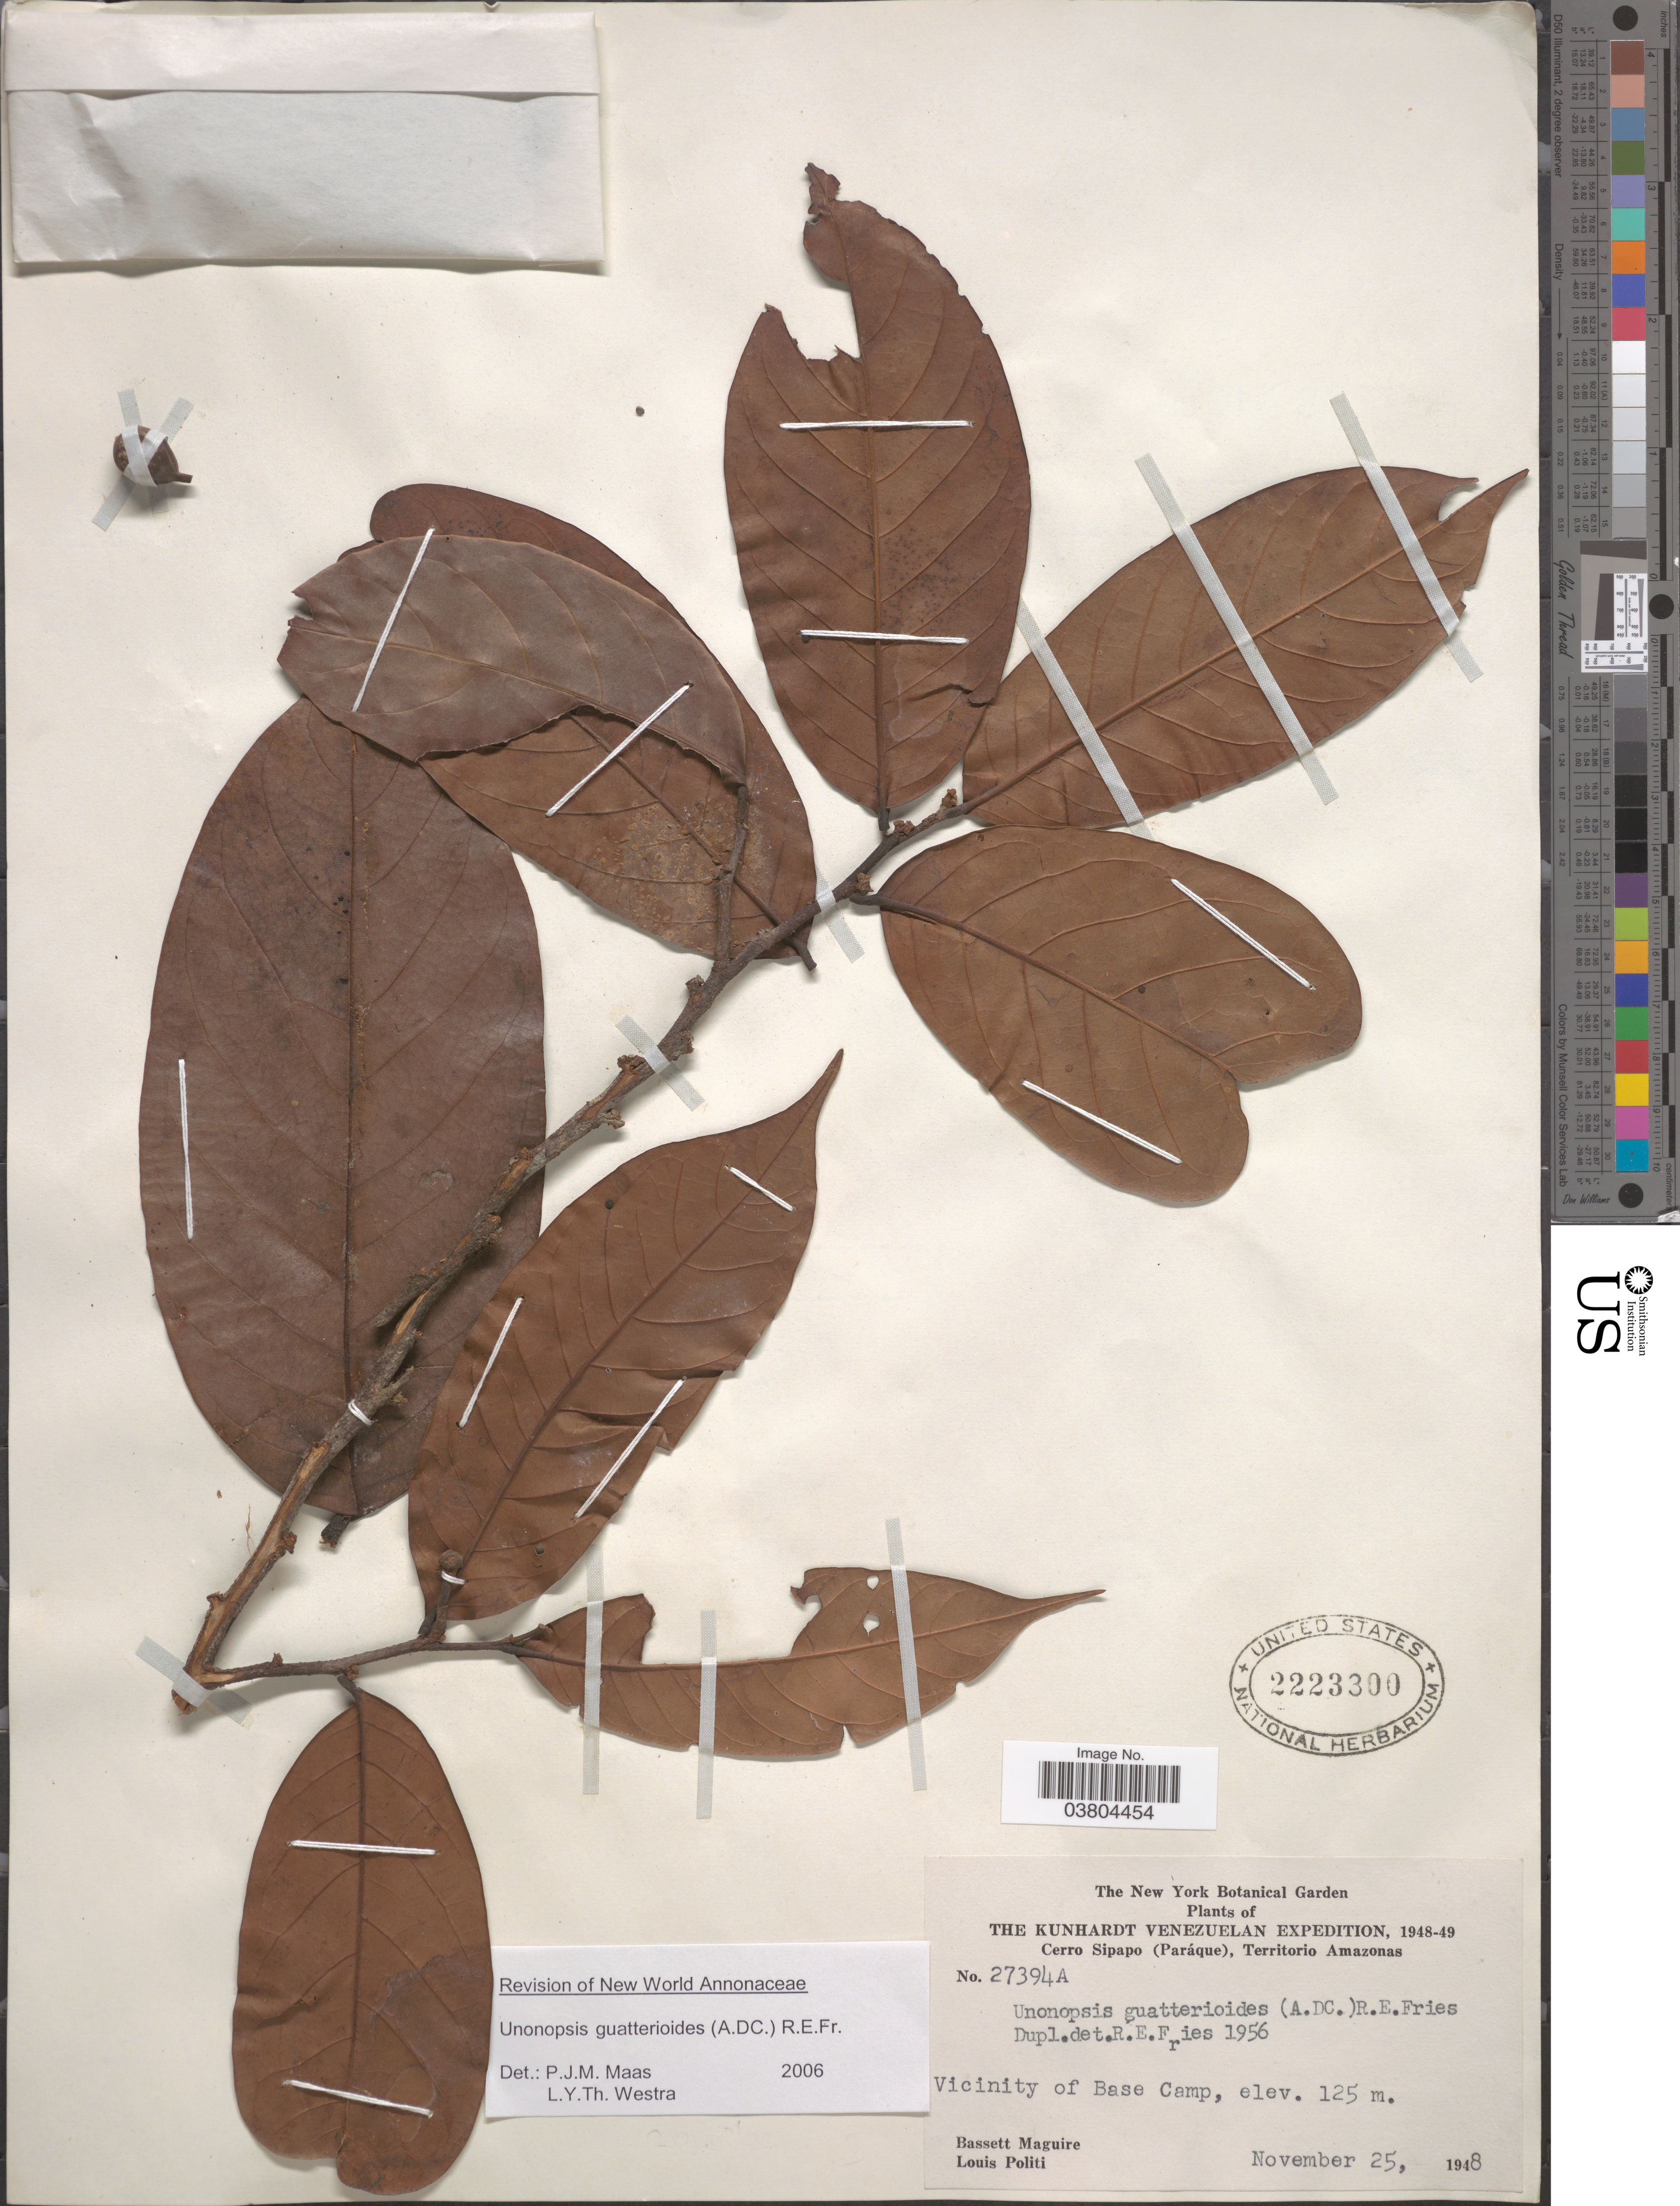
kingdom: Plantae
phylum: Tracheophyta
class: Magnoliopsida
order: Magnoliales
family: Annonaceae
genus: Unonopsis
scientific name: Unonopsis guatterioides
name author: (A. DC.) R.E. Fr.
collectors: B. Maguire & L. Politi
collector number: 27394A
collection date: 1948-11-25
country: Venezuela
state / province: Amazonas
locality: Cerro Sipapo (Paráque). Vicinity of Base Camp.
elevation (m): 125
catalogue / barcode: US 2223300